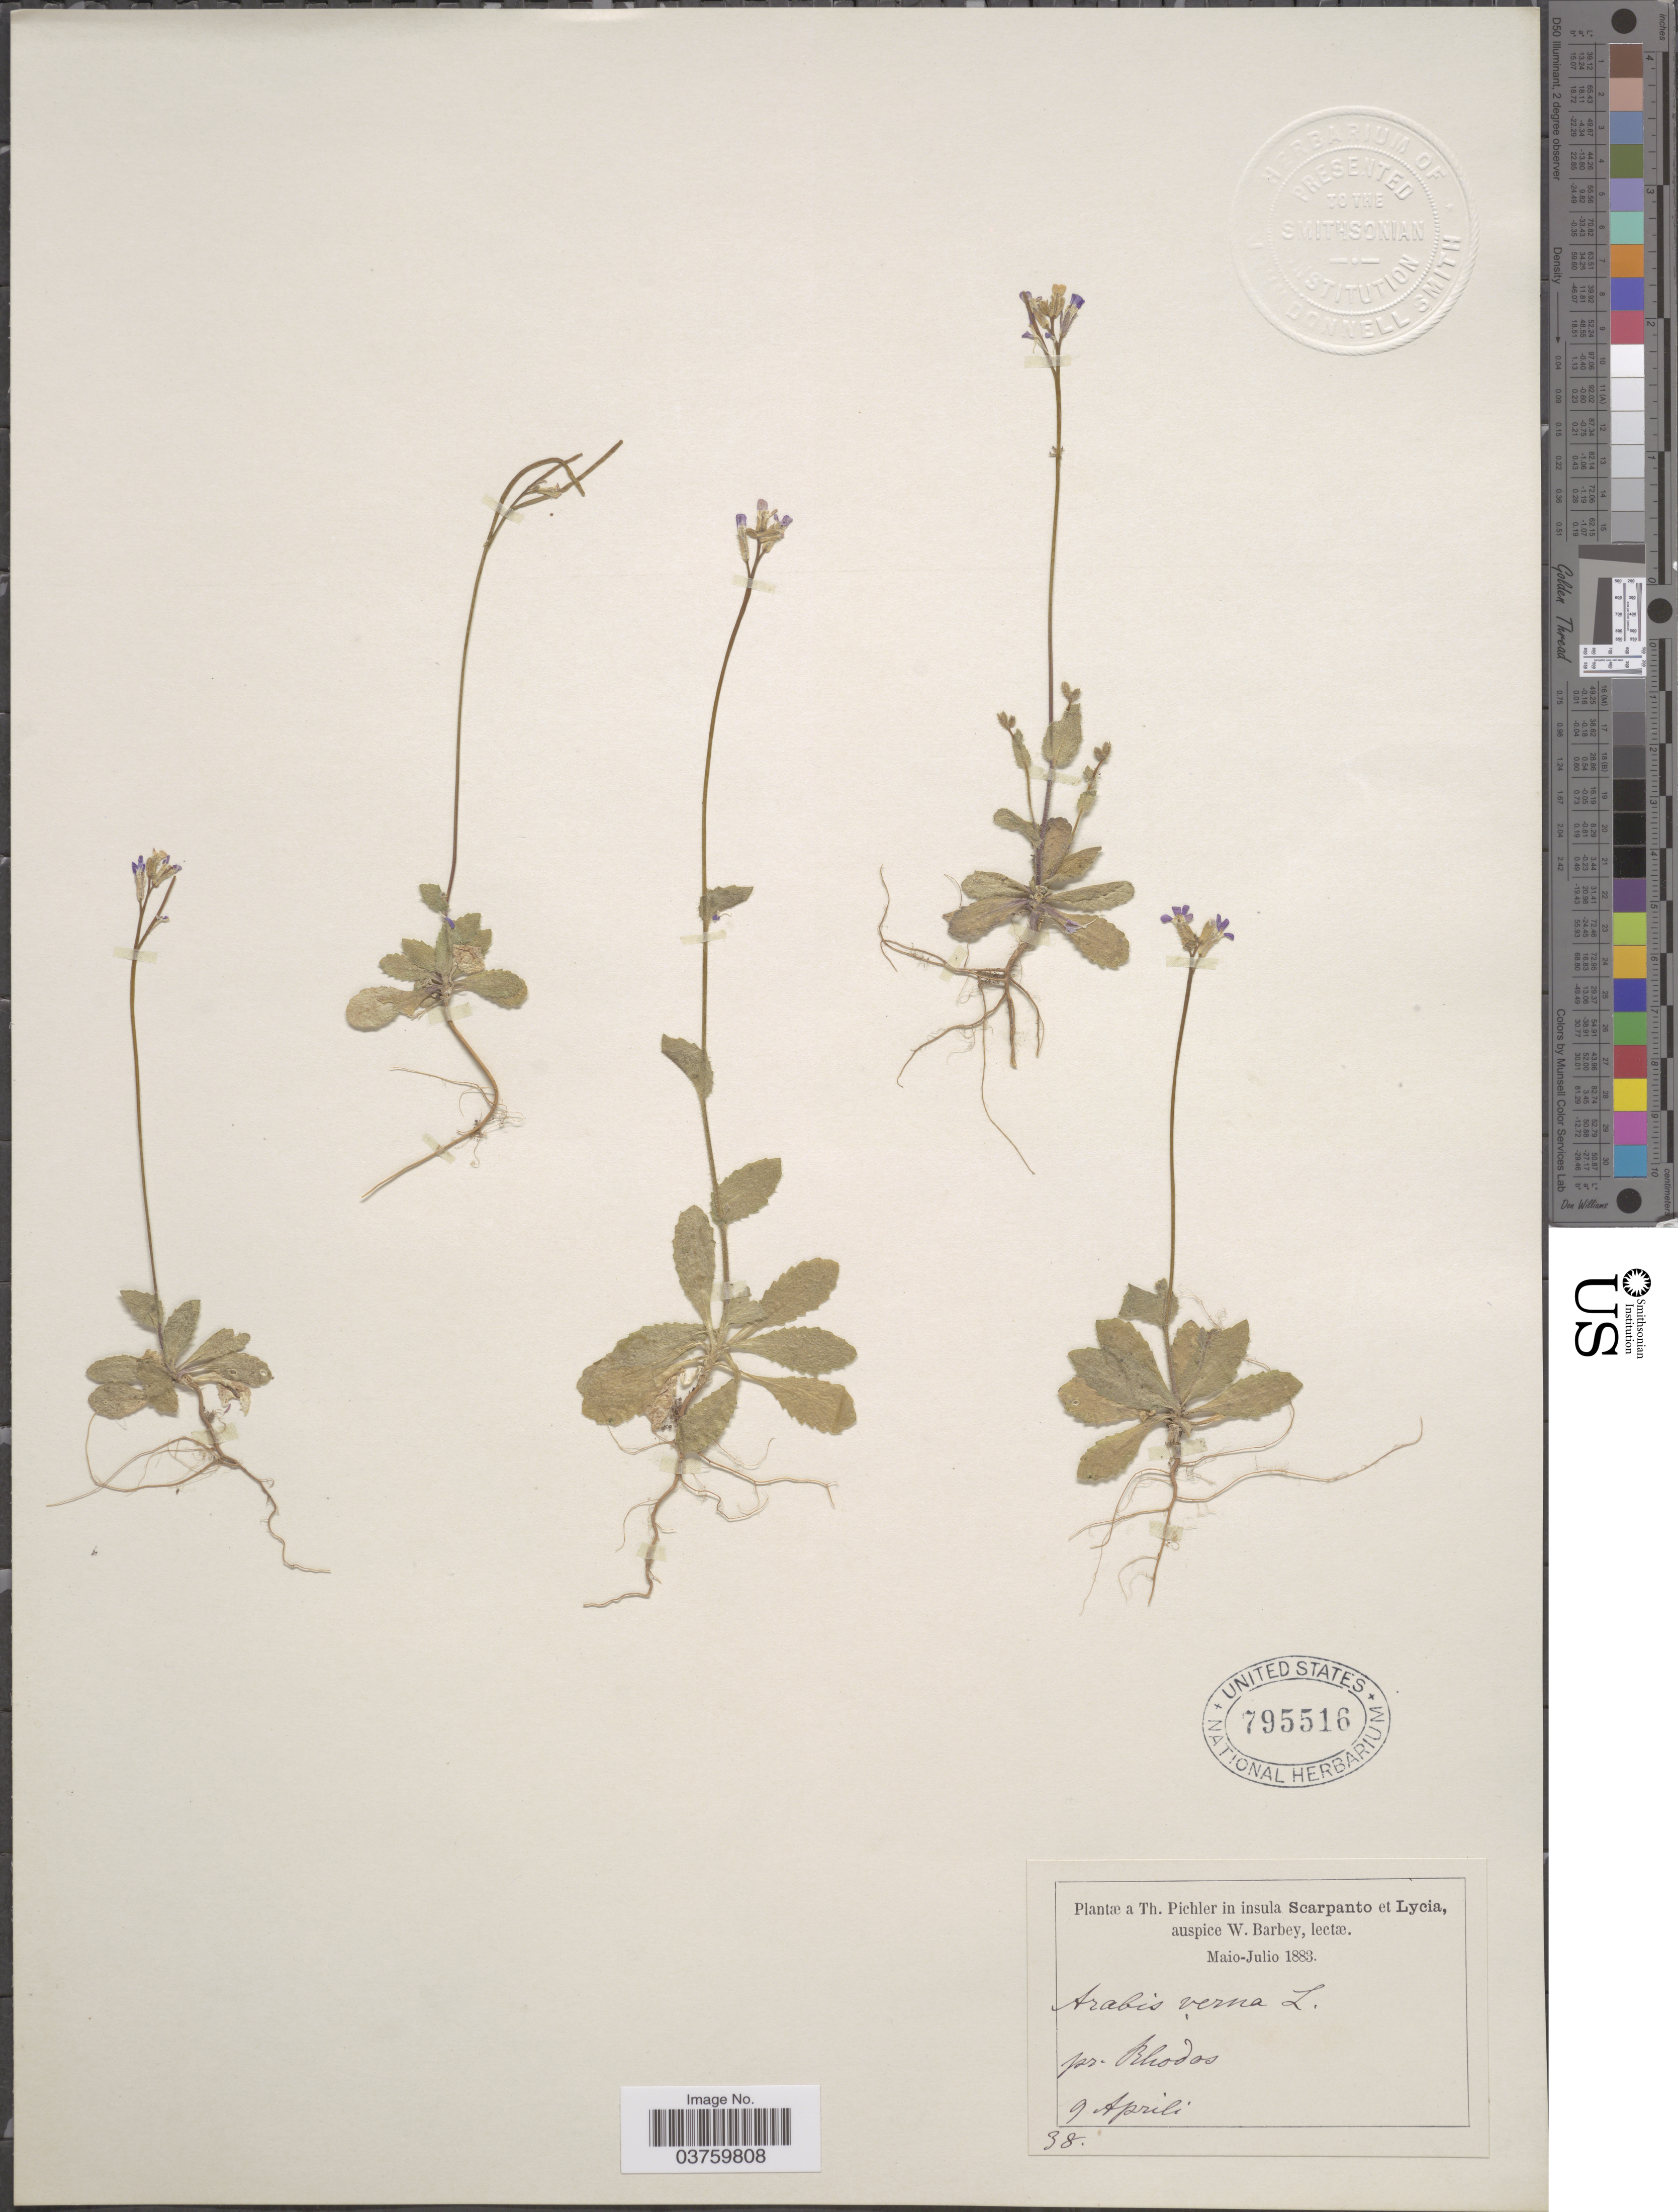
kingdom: Plantae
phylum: Tracheophyta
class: Magnoliopsida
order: Brassicales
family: Brassicaceae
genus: Arabis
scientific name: Arabis verna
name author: W.T. Aiton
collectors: T. Pichler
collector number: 38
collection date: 1883-04-09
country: Turkey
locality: In insula Scarpanto et Lycia. pr. Rhodas [interpreted].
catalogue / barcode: US 795516